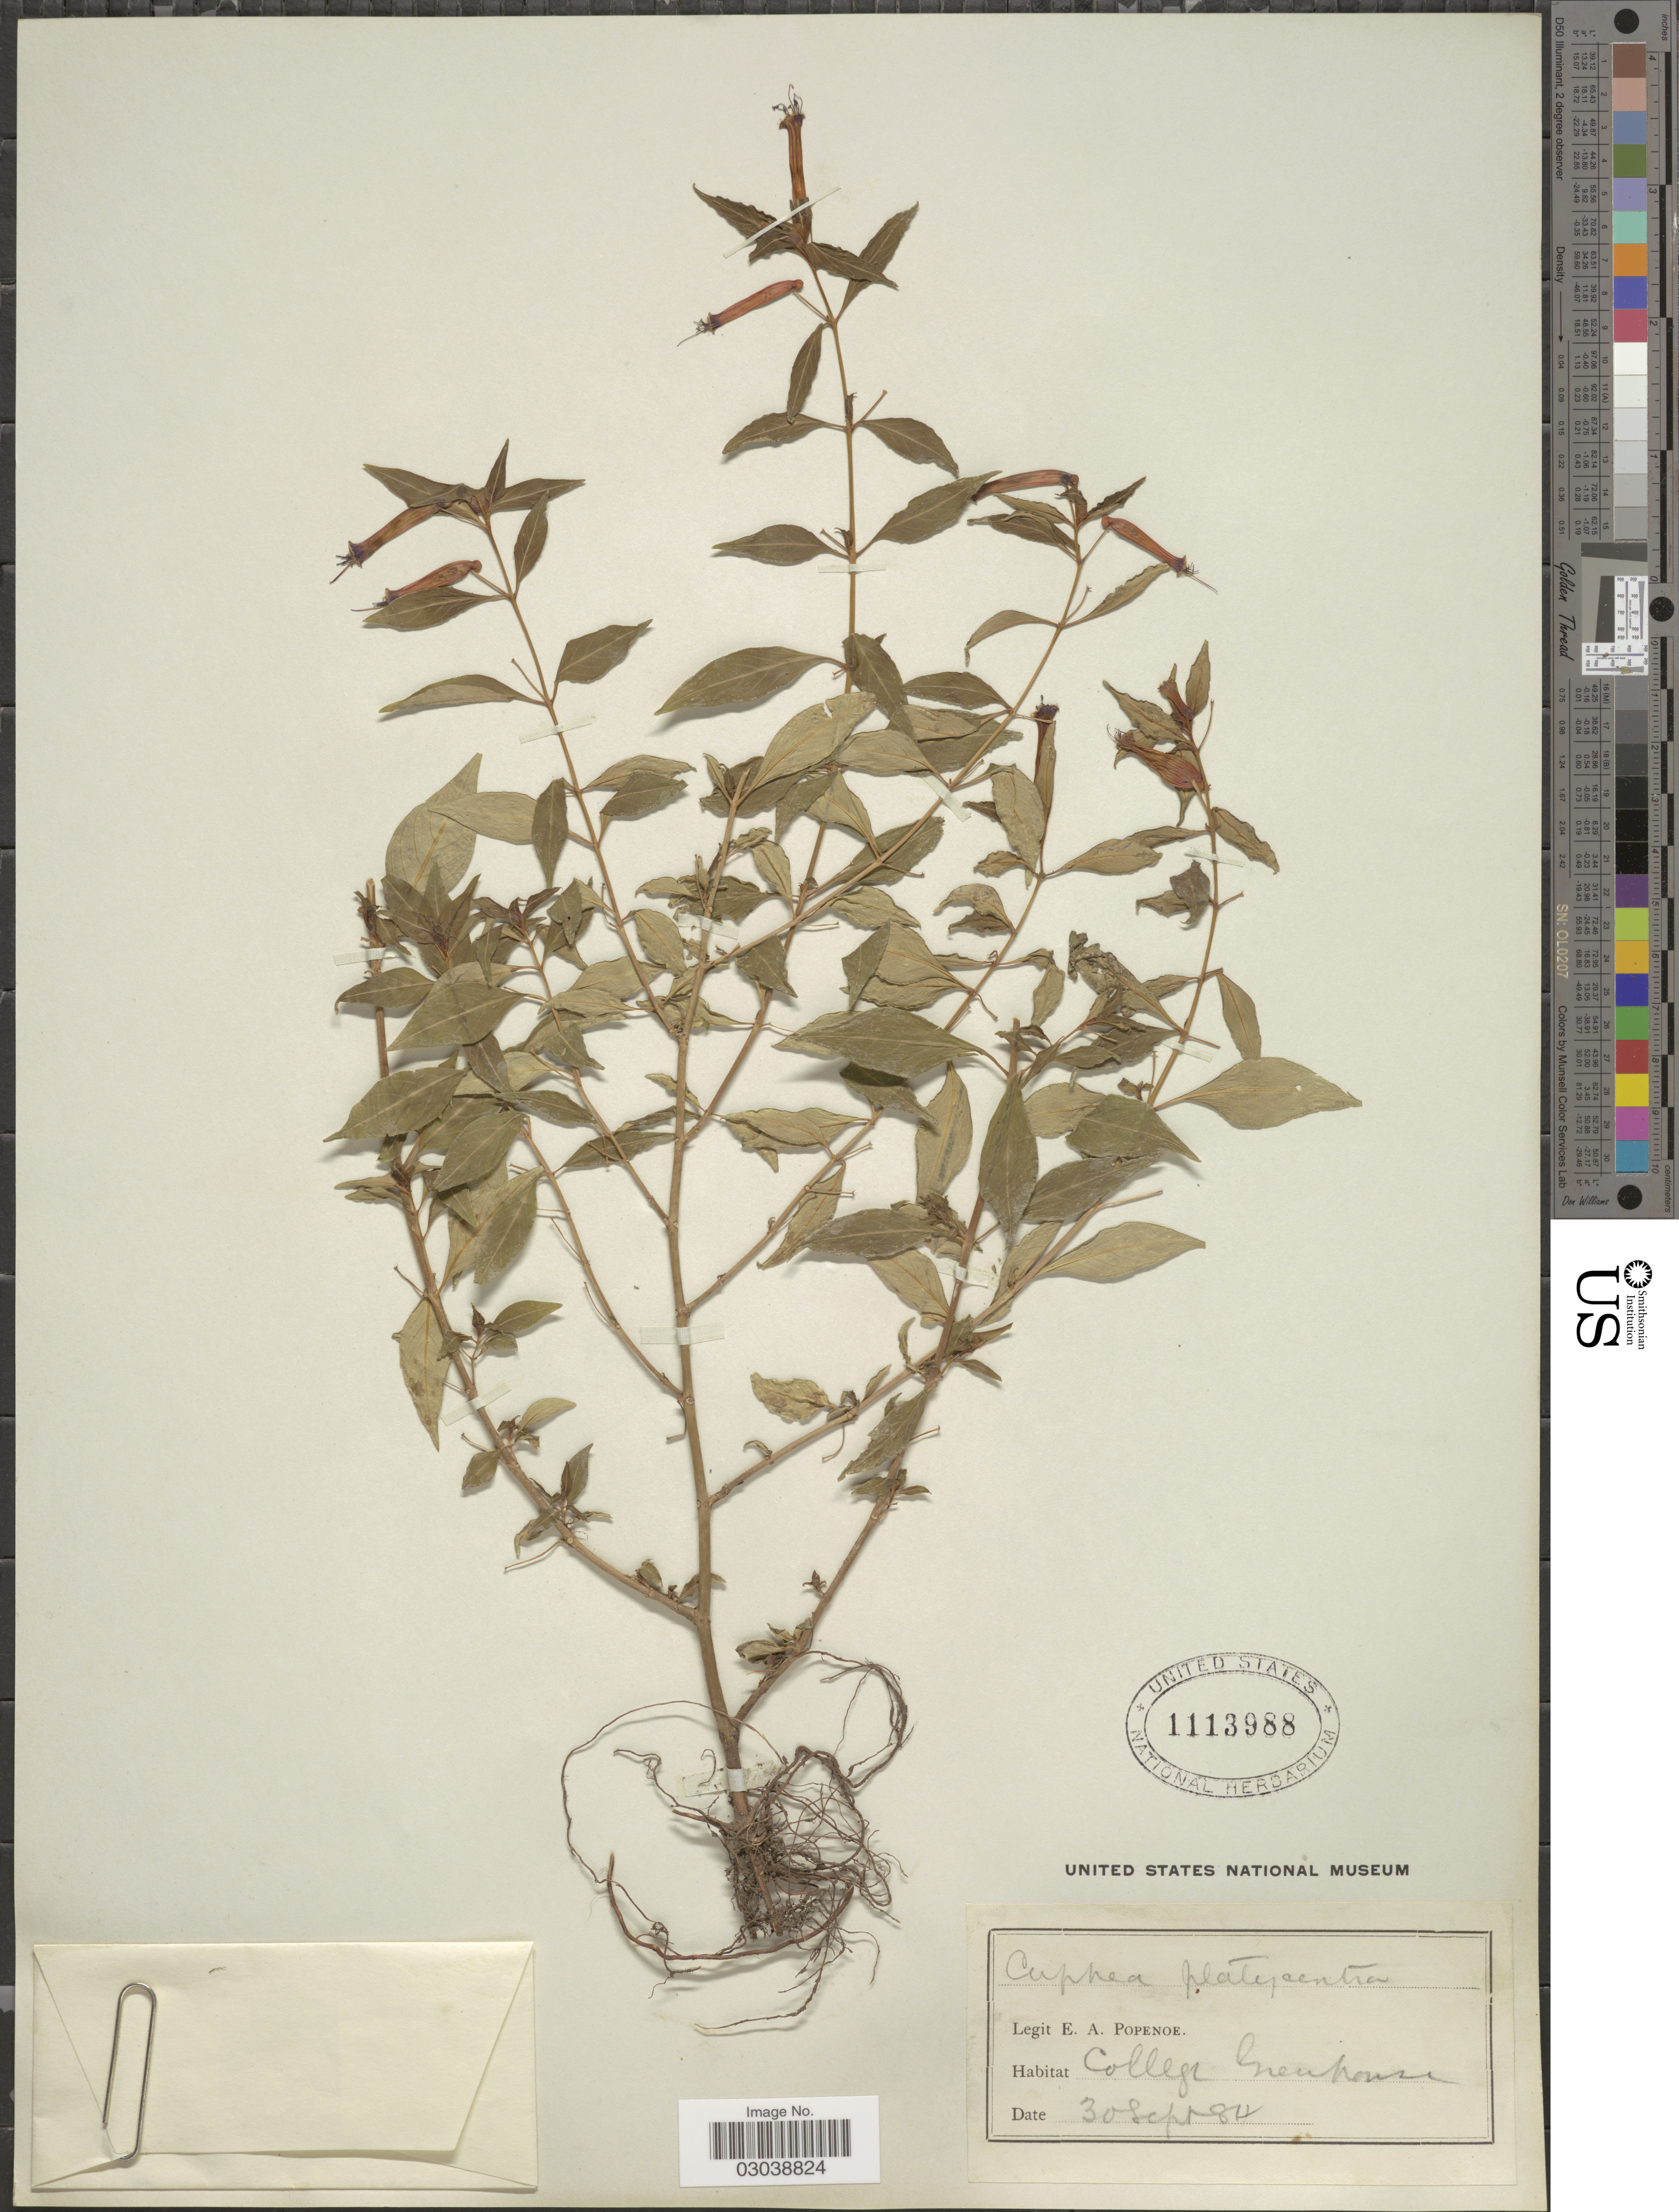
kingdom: Plantae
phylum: Tracheophyta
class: Magnoliopsida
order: Myrtales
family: Lythraceae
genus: Cuphea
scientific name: Cuphea platycentra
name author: Lem.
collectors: E. A. Popenoe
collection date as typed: Transcribed d/m/y: 30/9/84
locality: College Greenhouse.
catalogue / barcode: US 1113988